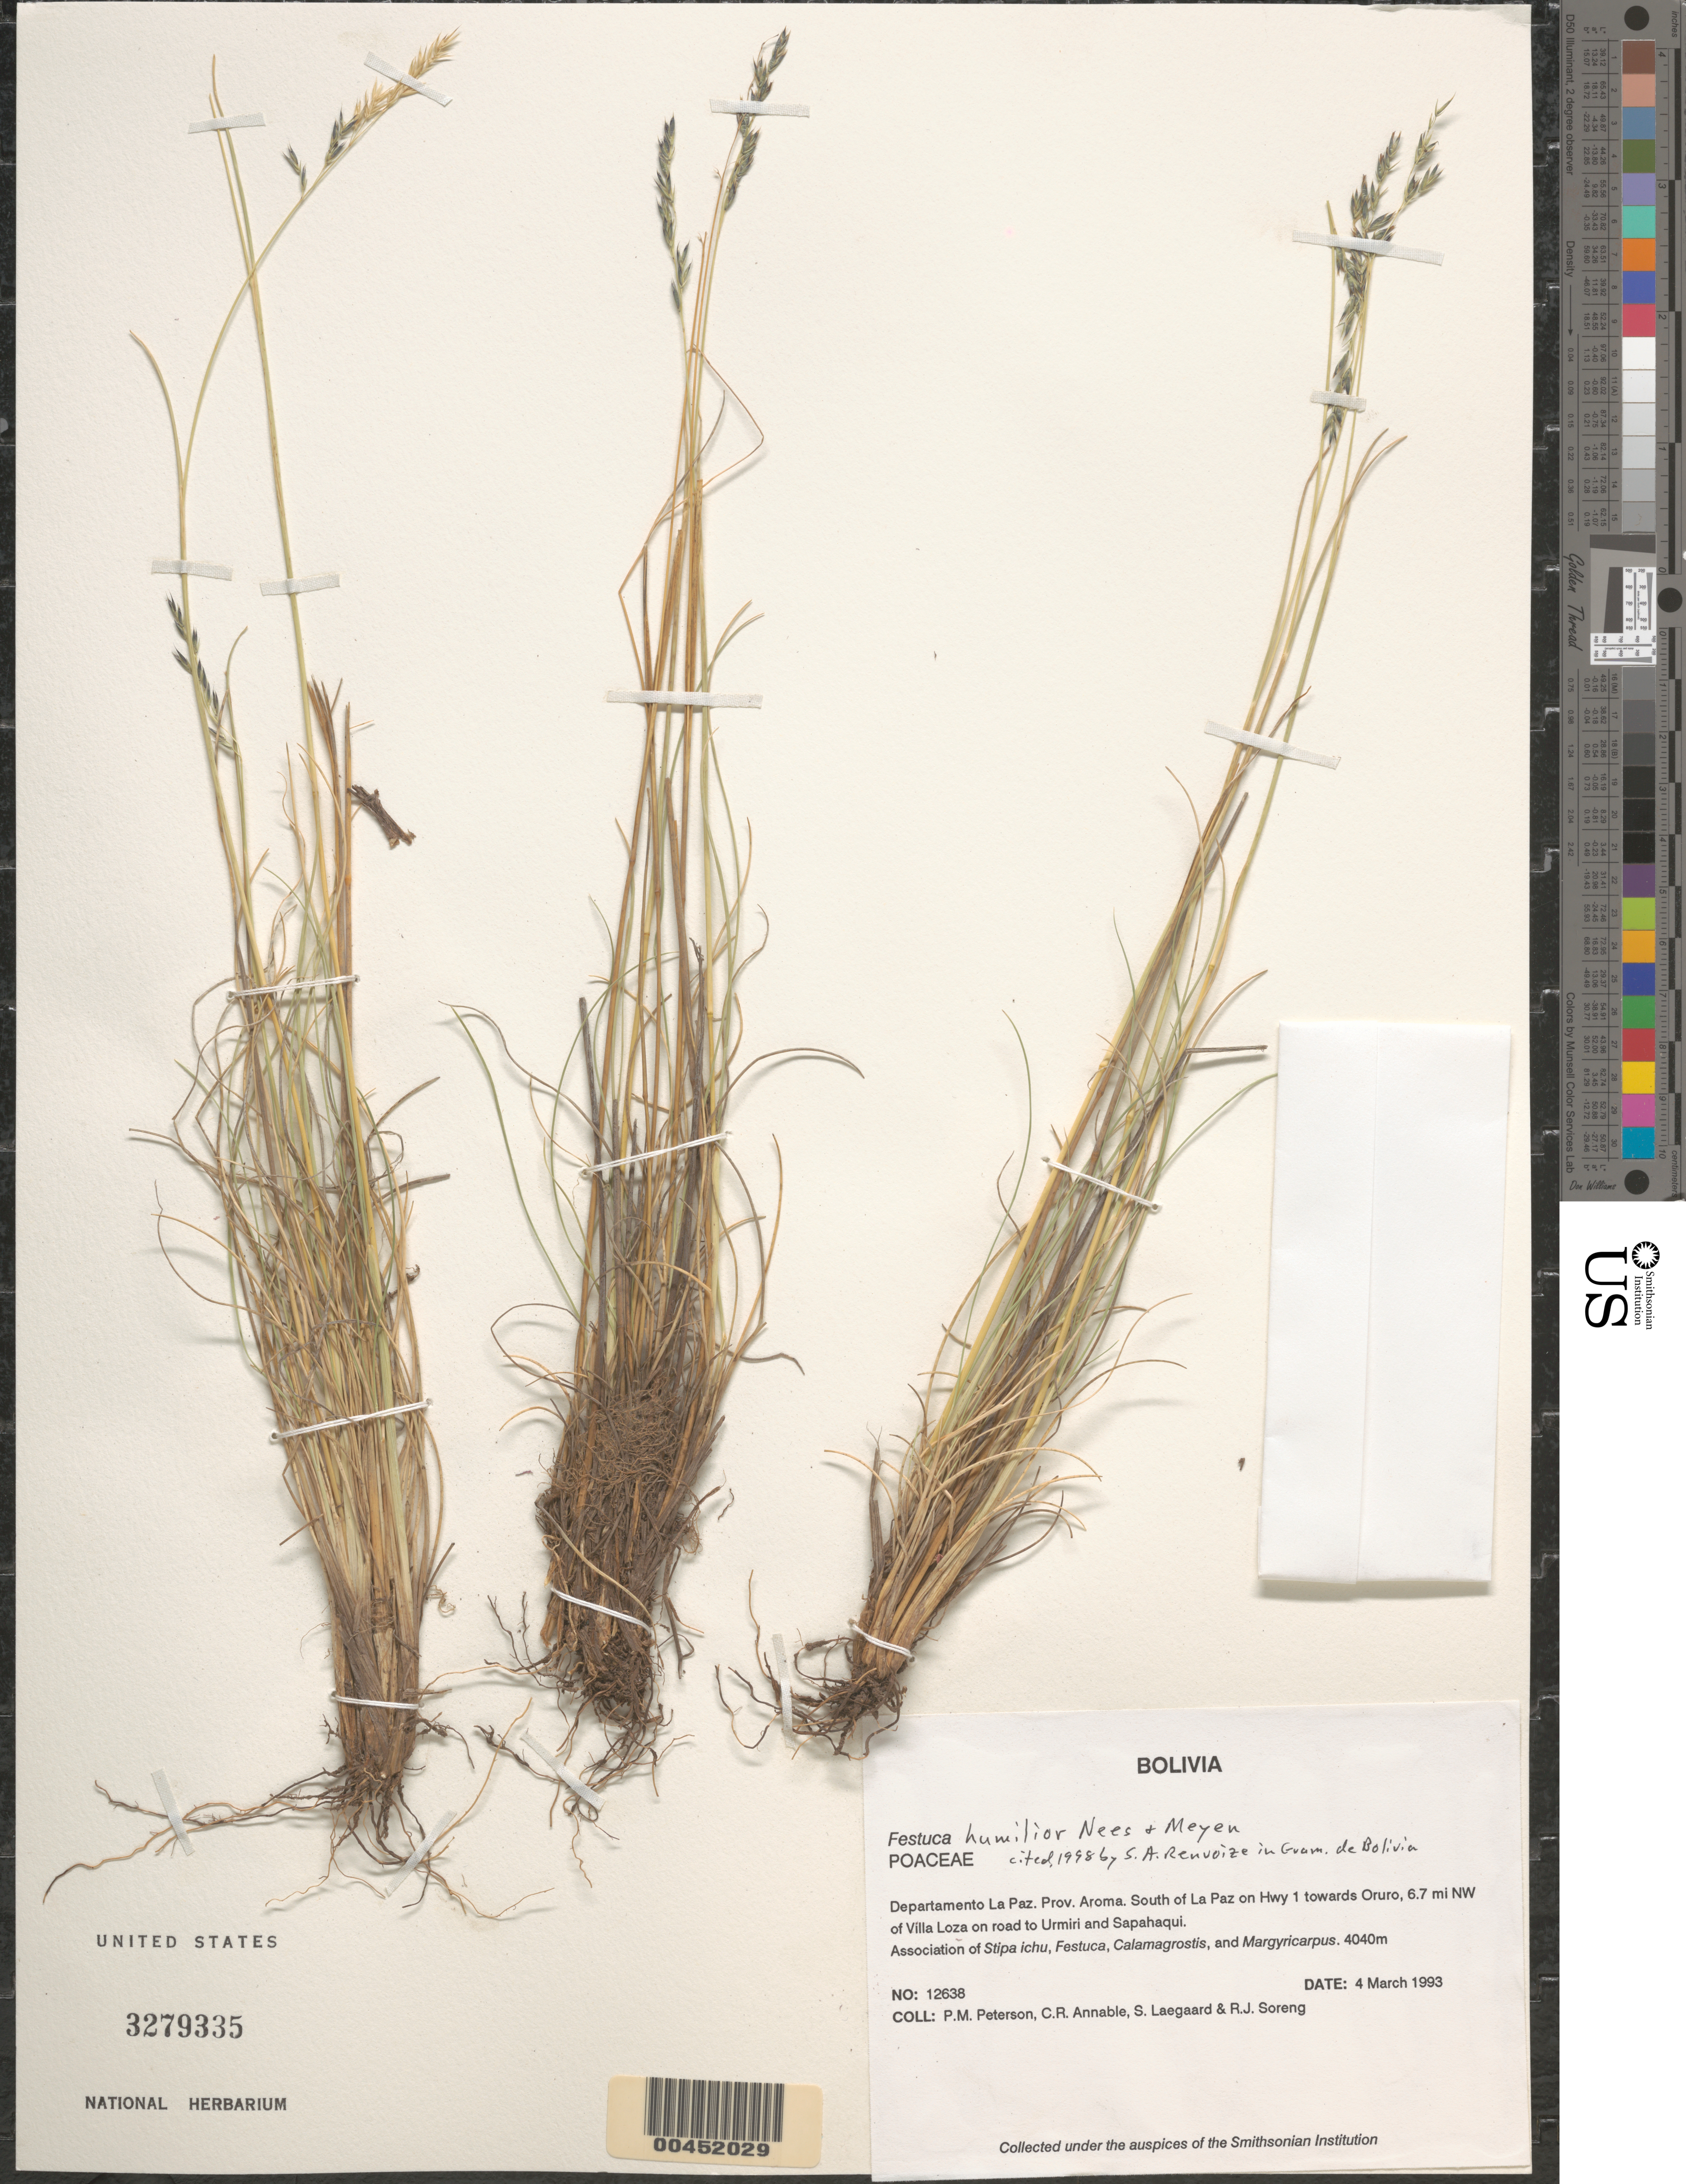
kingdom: Plantae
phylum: Tracheophyta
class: Liliopsida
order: Poales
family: Poaceae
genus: Festuca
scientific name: Festuca sp.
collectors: P. M. Peterson, C. R. Annable, S. Lægaard & R. J. Soreng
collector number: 12638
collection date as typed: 04 Mar 1993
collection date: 1993-03-04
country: Bolivia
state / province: La Paz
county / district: Aroma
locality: South of La Paz on Hwy 1 towards Oruro, 6.7 mi NW of Villa Loza on road to Urmiri and Sapahaqui.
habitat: Association of Stipa ichu, Festuca, Calamagrostis, and Margyricarpus.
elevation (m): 4040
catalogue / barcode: US 3279335